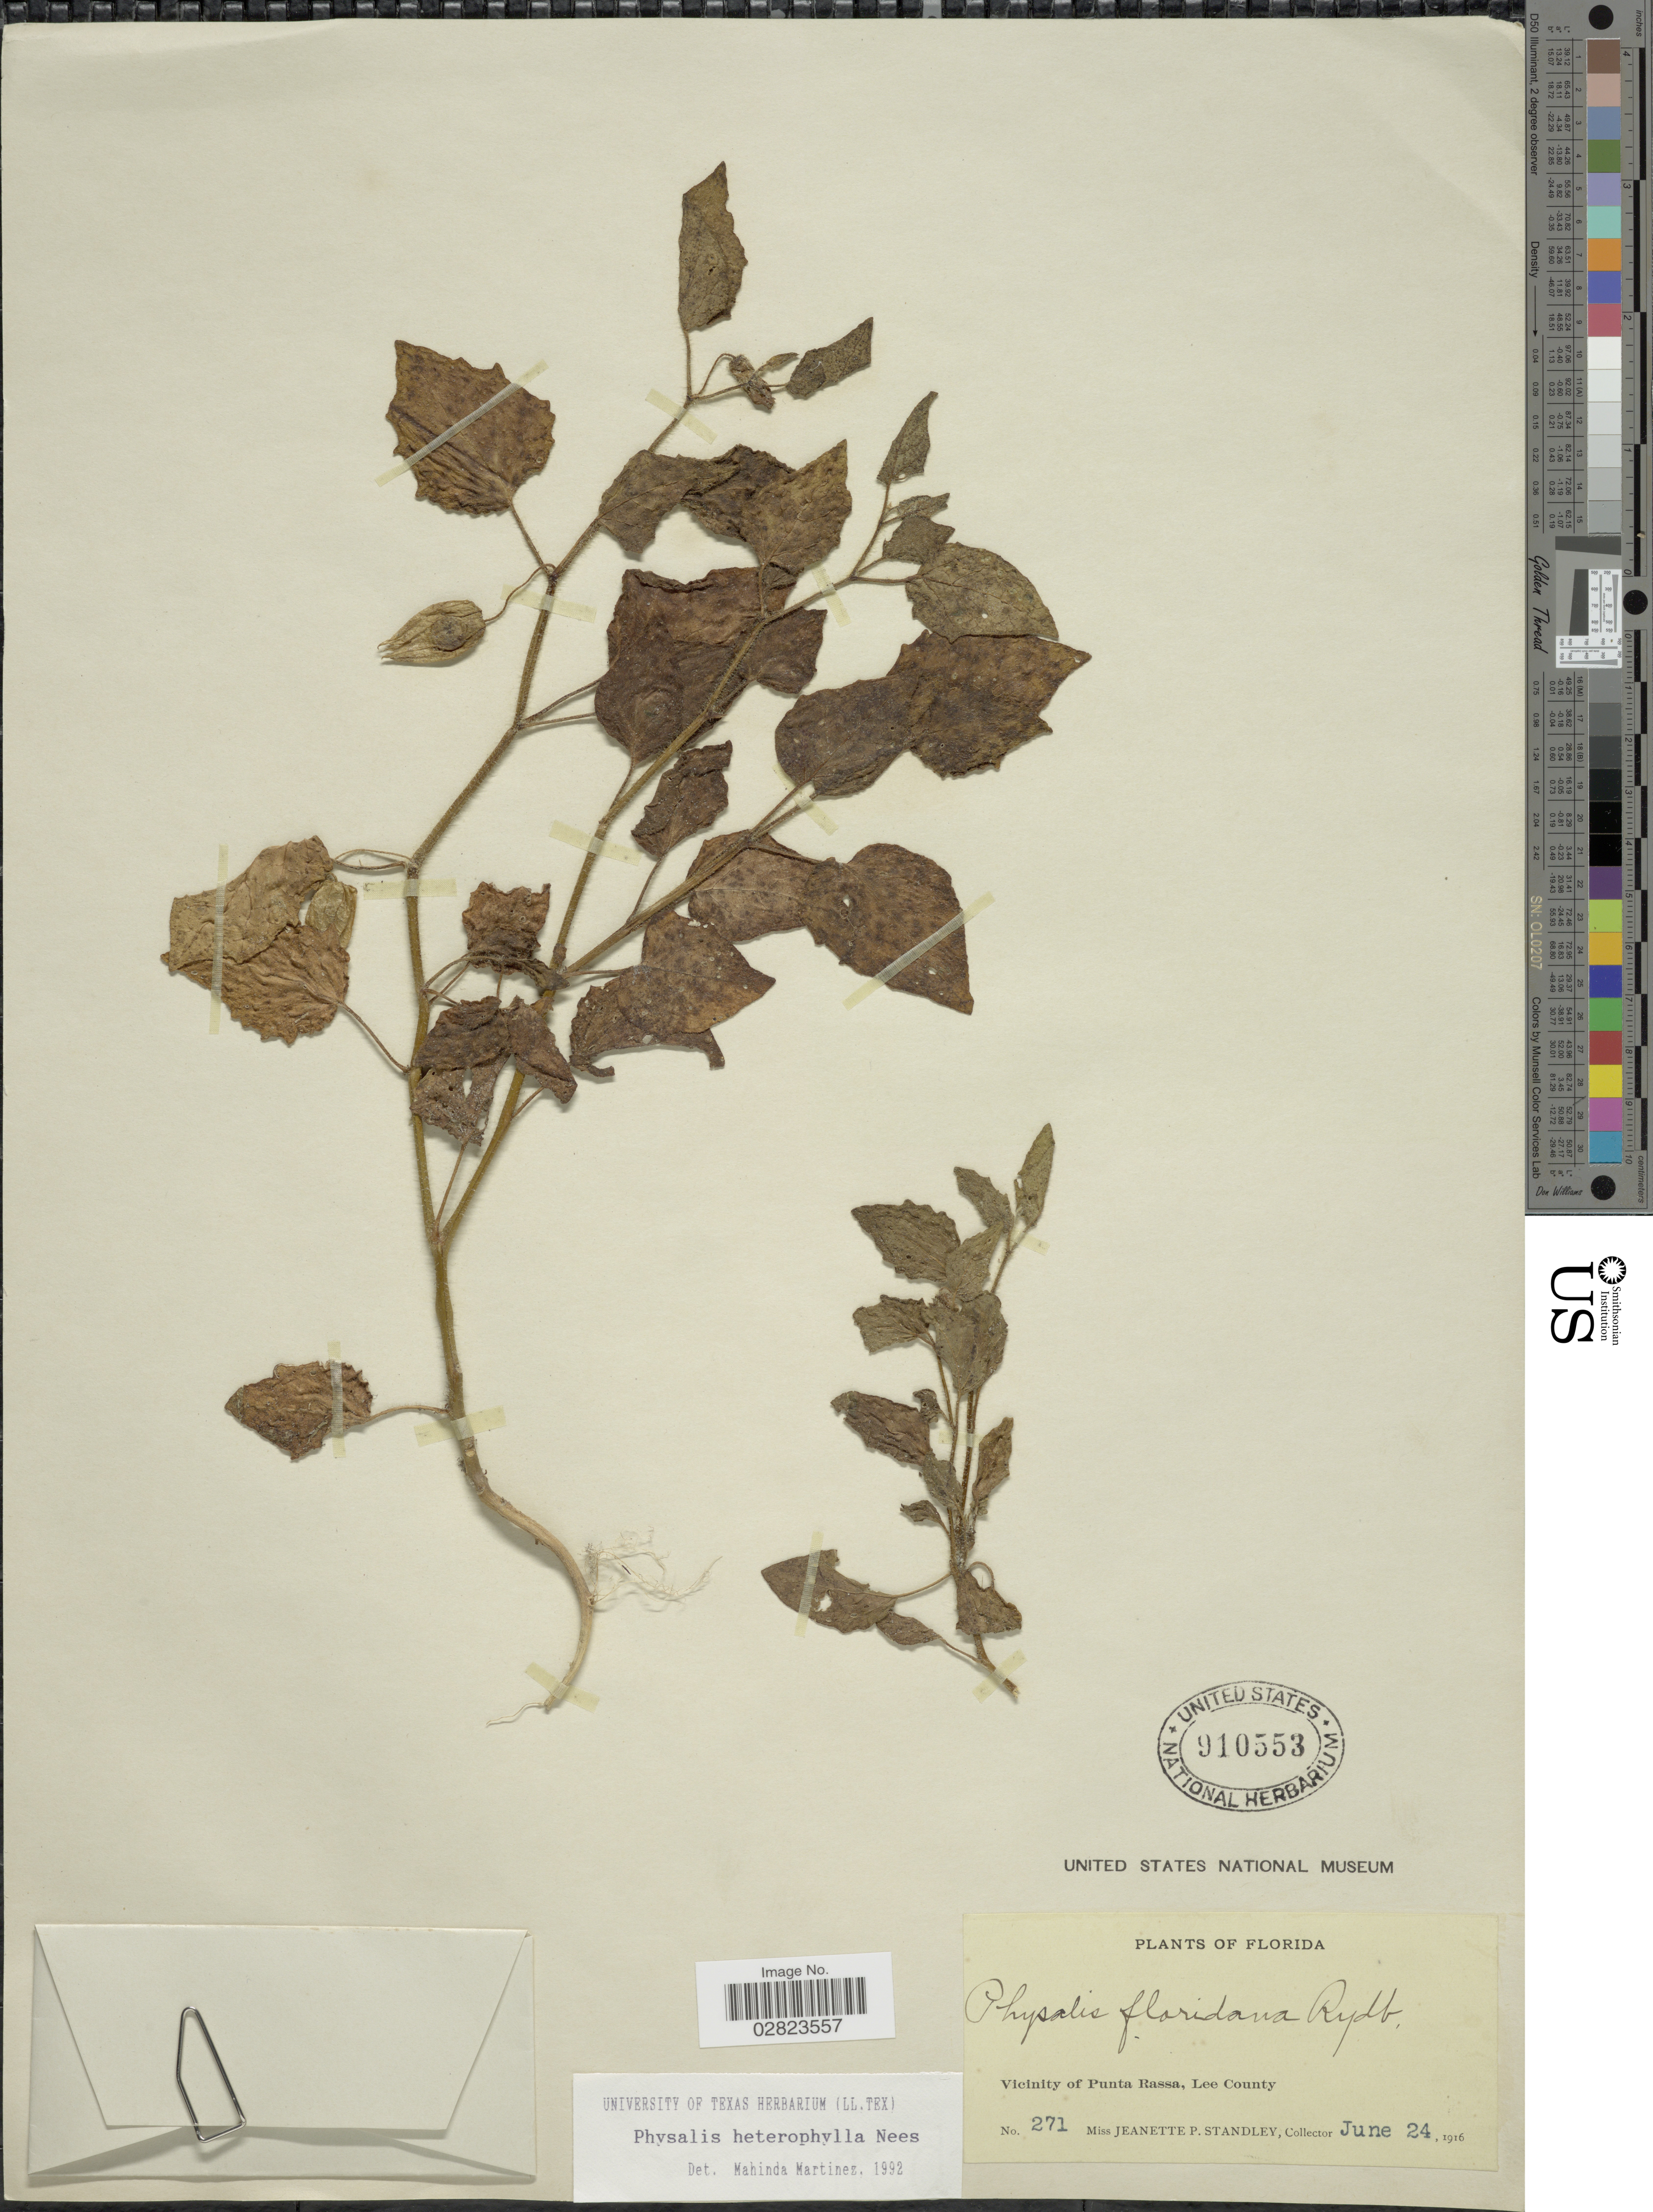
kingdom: Plantae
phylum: Tracheophyta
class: Magnoliopsida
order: Solanales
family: Solanaceae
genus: Physalis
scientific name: Physalis heterophylla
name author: Nees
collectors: J. P. Standley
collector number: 271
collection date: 1916-06-24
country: United States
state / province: Florida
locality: Vicinity of Punta Rassa, Lee County.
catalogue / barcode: US 910553